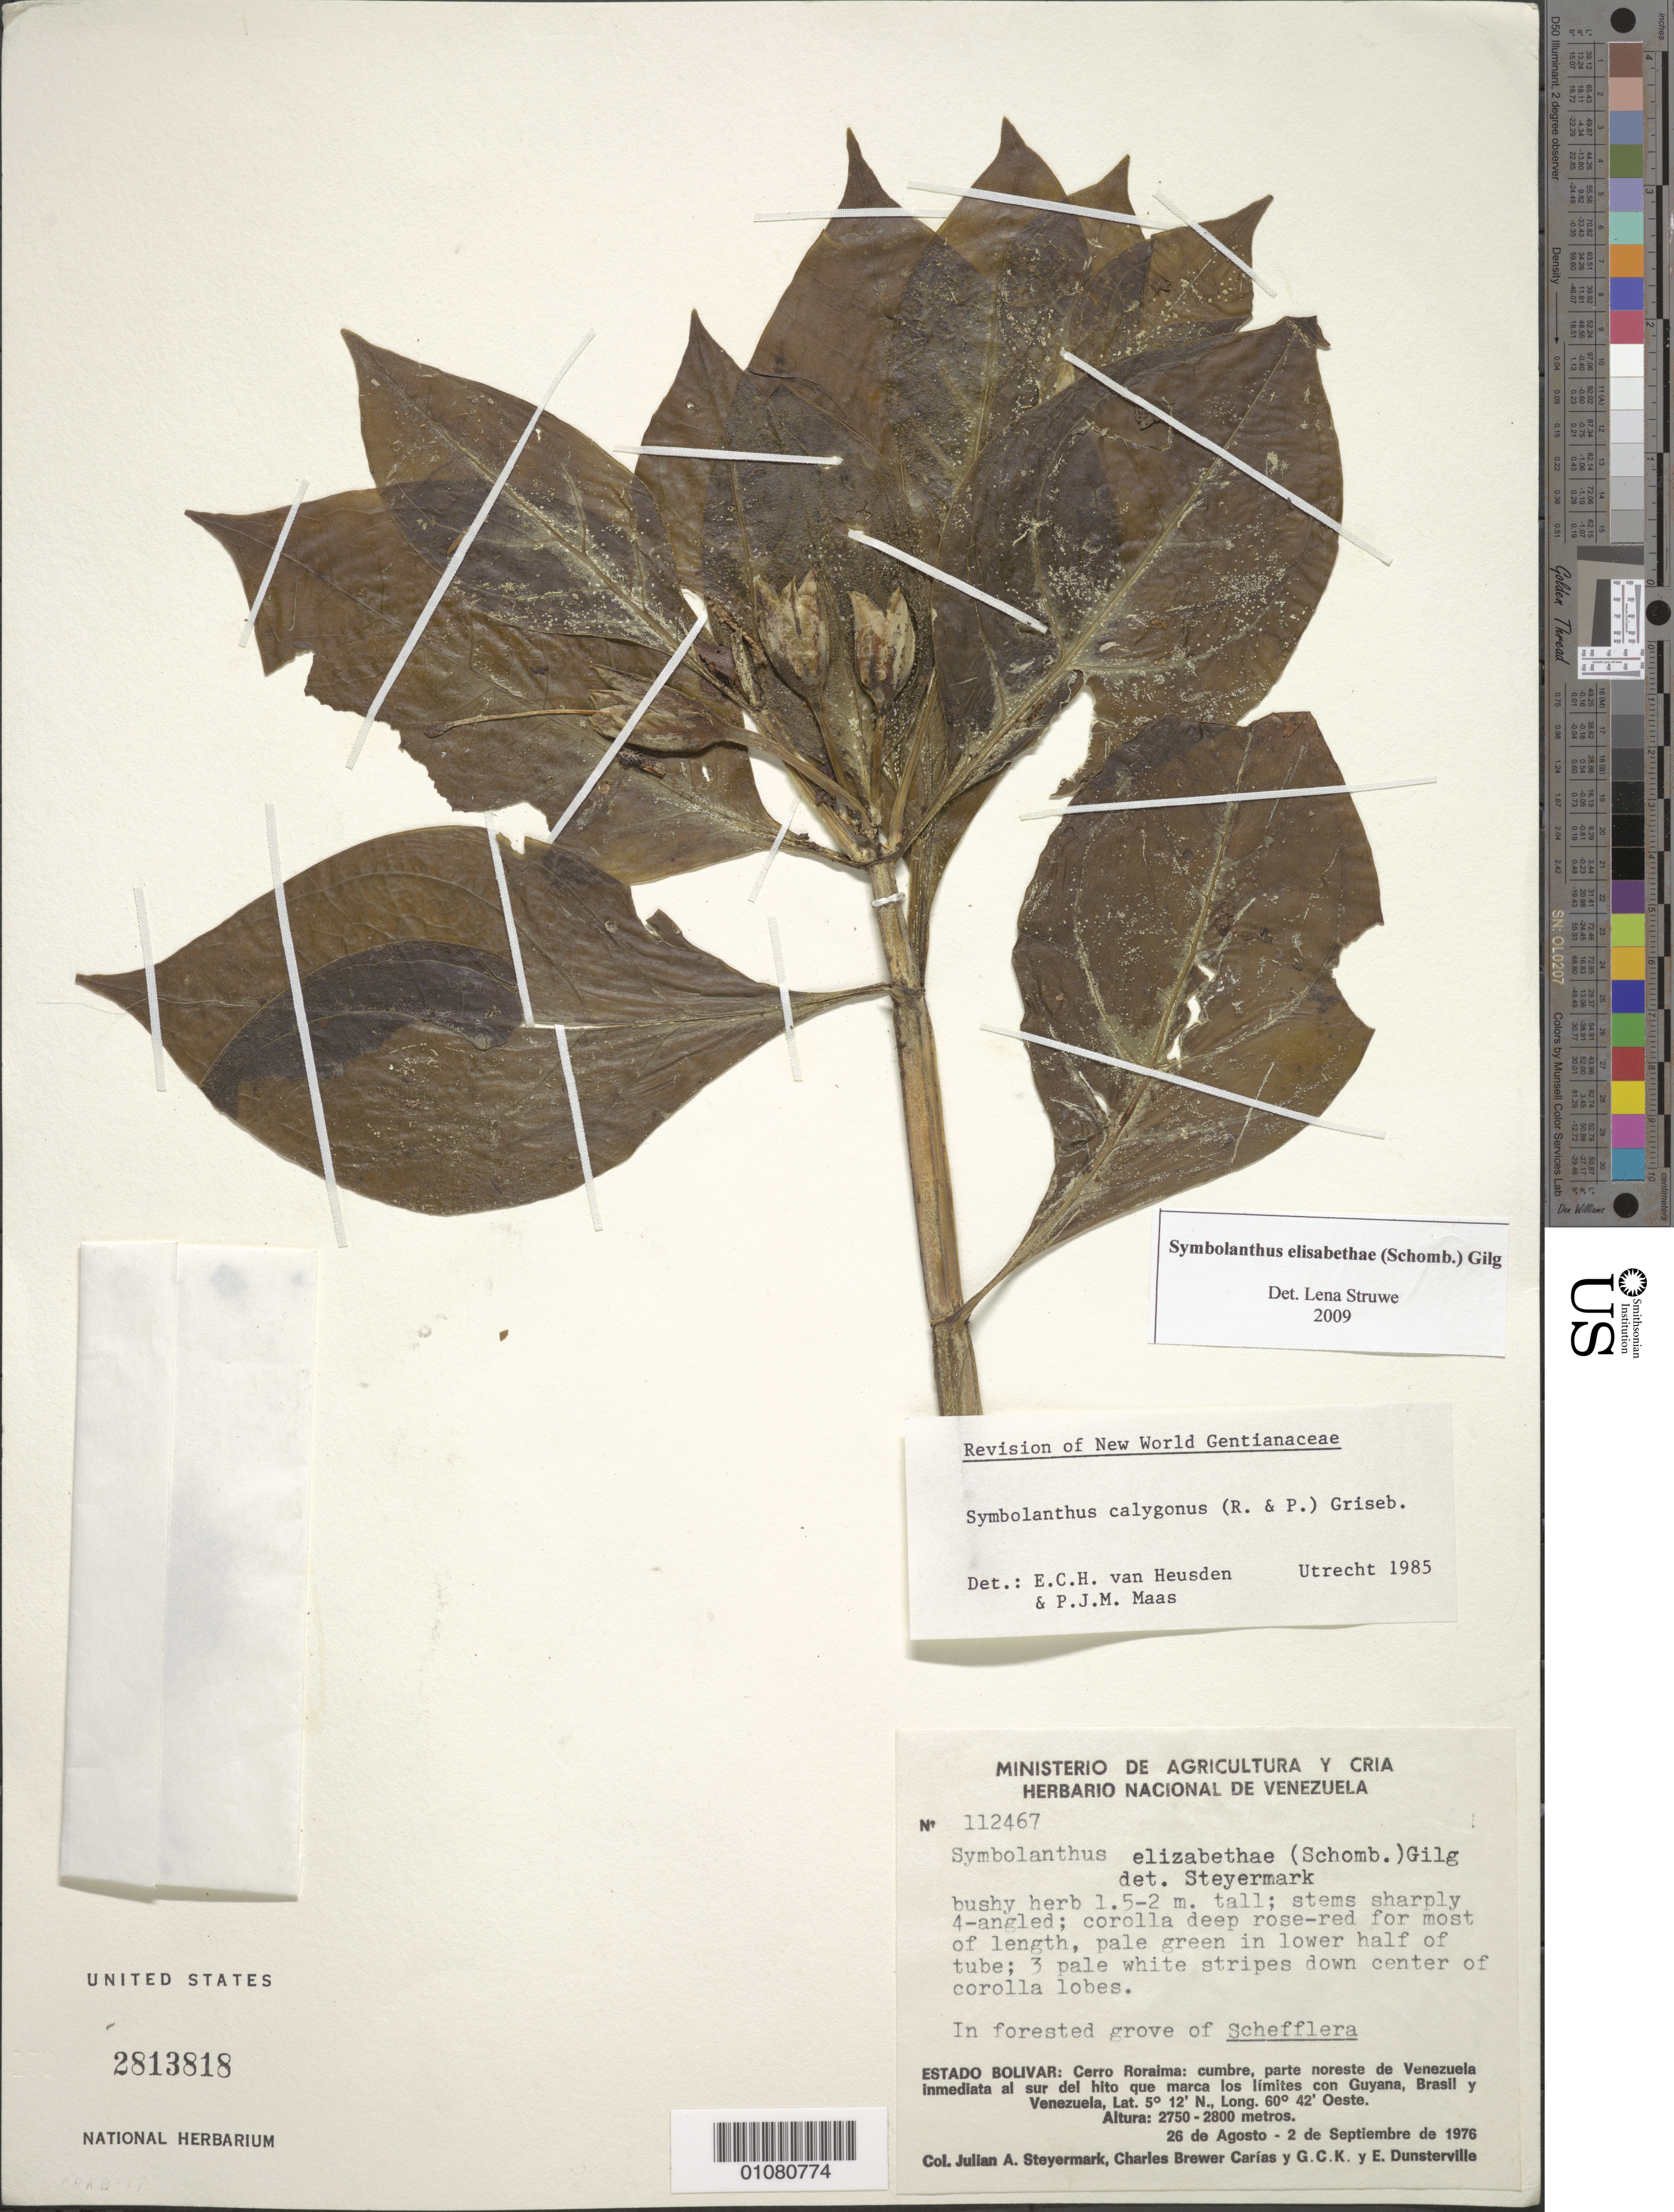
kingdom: Plantae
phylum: Tracheophyta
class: Magnoliopsida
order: Gentianales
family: Gentianaceae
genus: Symbolanthus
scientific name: Symbolanthus elisabethae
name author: (M.R. Schomb.) Gilg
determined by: Struwe, L.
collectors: J. Steyermark, C. Brewer-Carias, G. C. K. Dunsterville & E. Dunsterville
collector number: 112467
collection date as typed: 26-Aug-76 to 2-Sep-76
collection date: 1976-08-26/1976-09-02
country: Venezuela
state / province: Bolívar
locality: Cerro Roraima: parte NO de Venezuela inmediata al S del hito que marca los limites con Guyana, Brasil, y Venezuela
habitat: Forested grove of Schefflera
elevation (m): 2750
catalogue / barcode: US 2813818